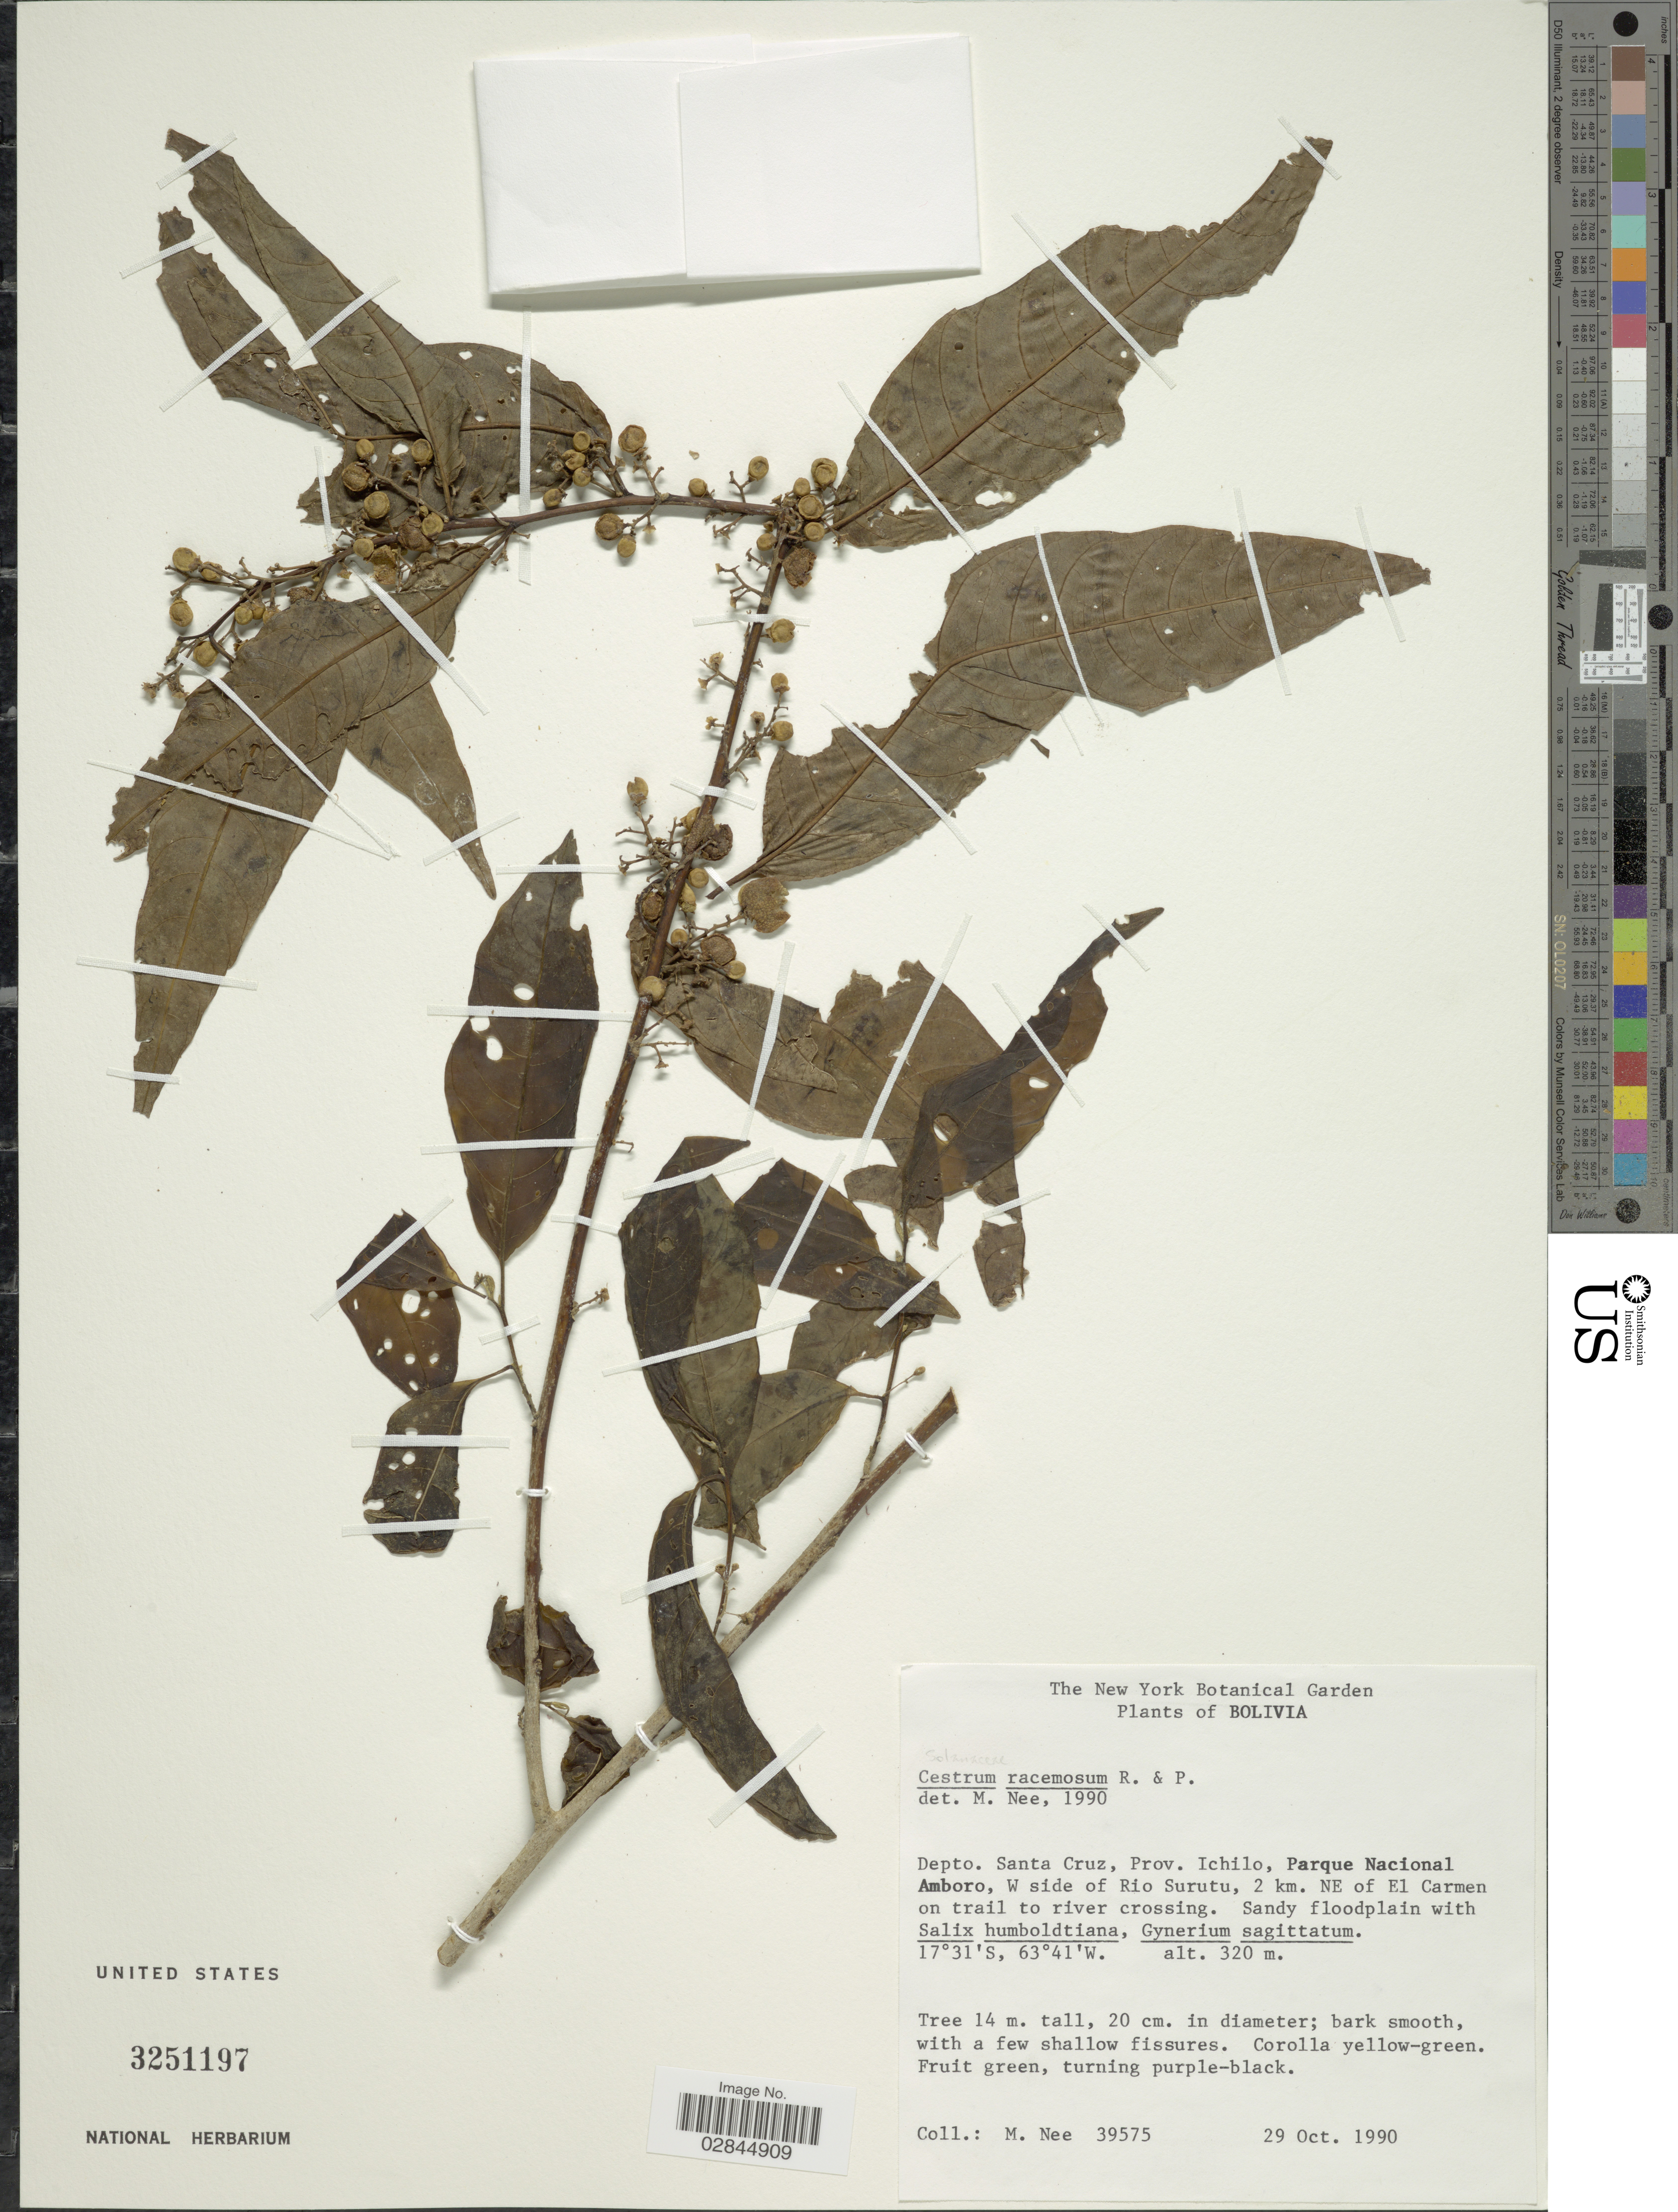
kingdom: Plantae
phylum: Tracheophyta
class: Magnoliopsida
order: Solanales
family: Solanaceae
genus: Cestrum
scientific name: Cestrum racemosum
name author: Ruiz & Pav.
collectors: M. Nee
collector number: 39575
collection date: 1990-10-29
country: Bolivia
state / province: Santa Cruz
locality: Depto. Santa Cruz, Prov. Ichilo, Parque Nacional Amboro, W side of Rio Surutu, 2 km. NE of El Carmen on trail to river crossing.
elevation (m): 320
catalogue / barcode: US 3251197